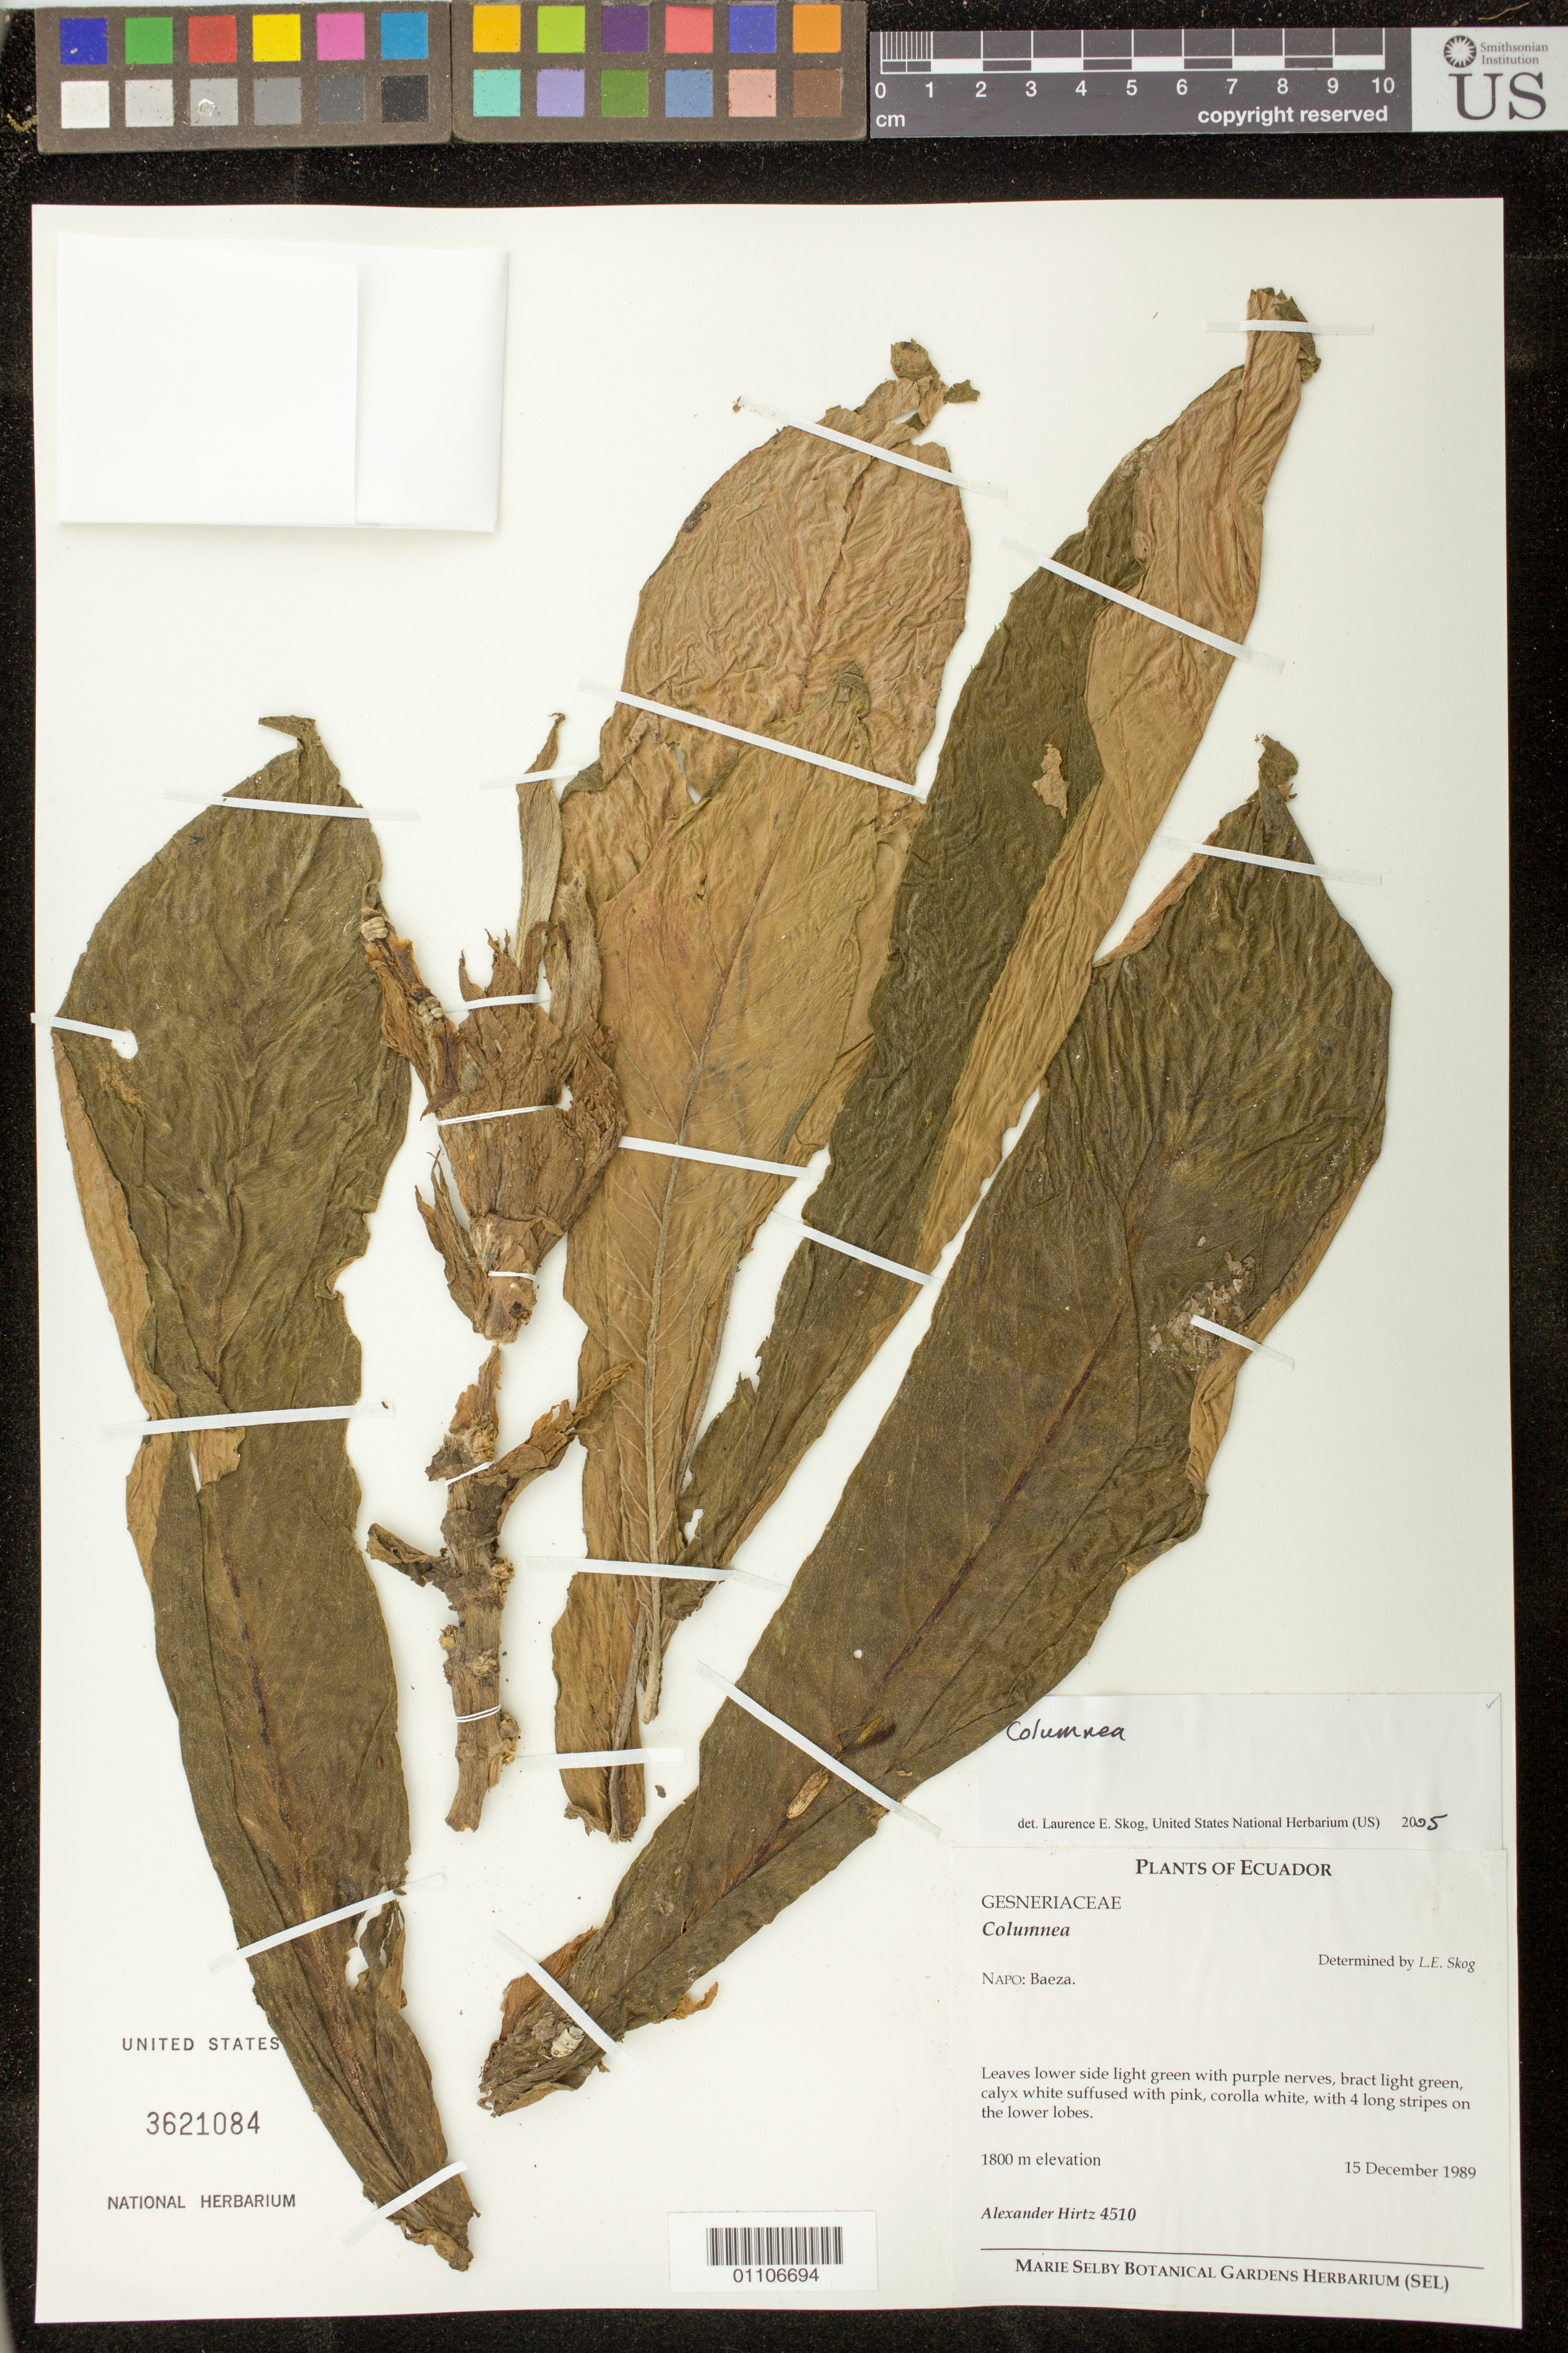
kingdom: Plantae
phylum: Tracheophyta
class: Magnoliopsida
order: Lamiales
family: Gesneriaceae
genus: Columnea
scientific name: Columnea sp.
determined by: Skog, Laurence E.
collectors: A. Hirtz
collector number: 4510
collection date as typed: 15 Dec 1989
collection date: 1989-12-15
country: Ecuador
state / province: Napo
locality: Baeza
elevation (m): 1800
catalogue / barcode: US 3621084